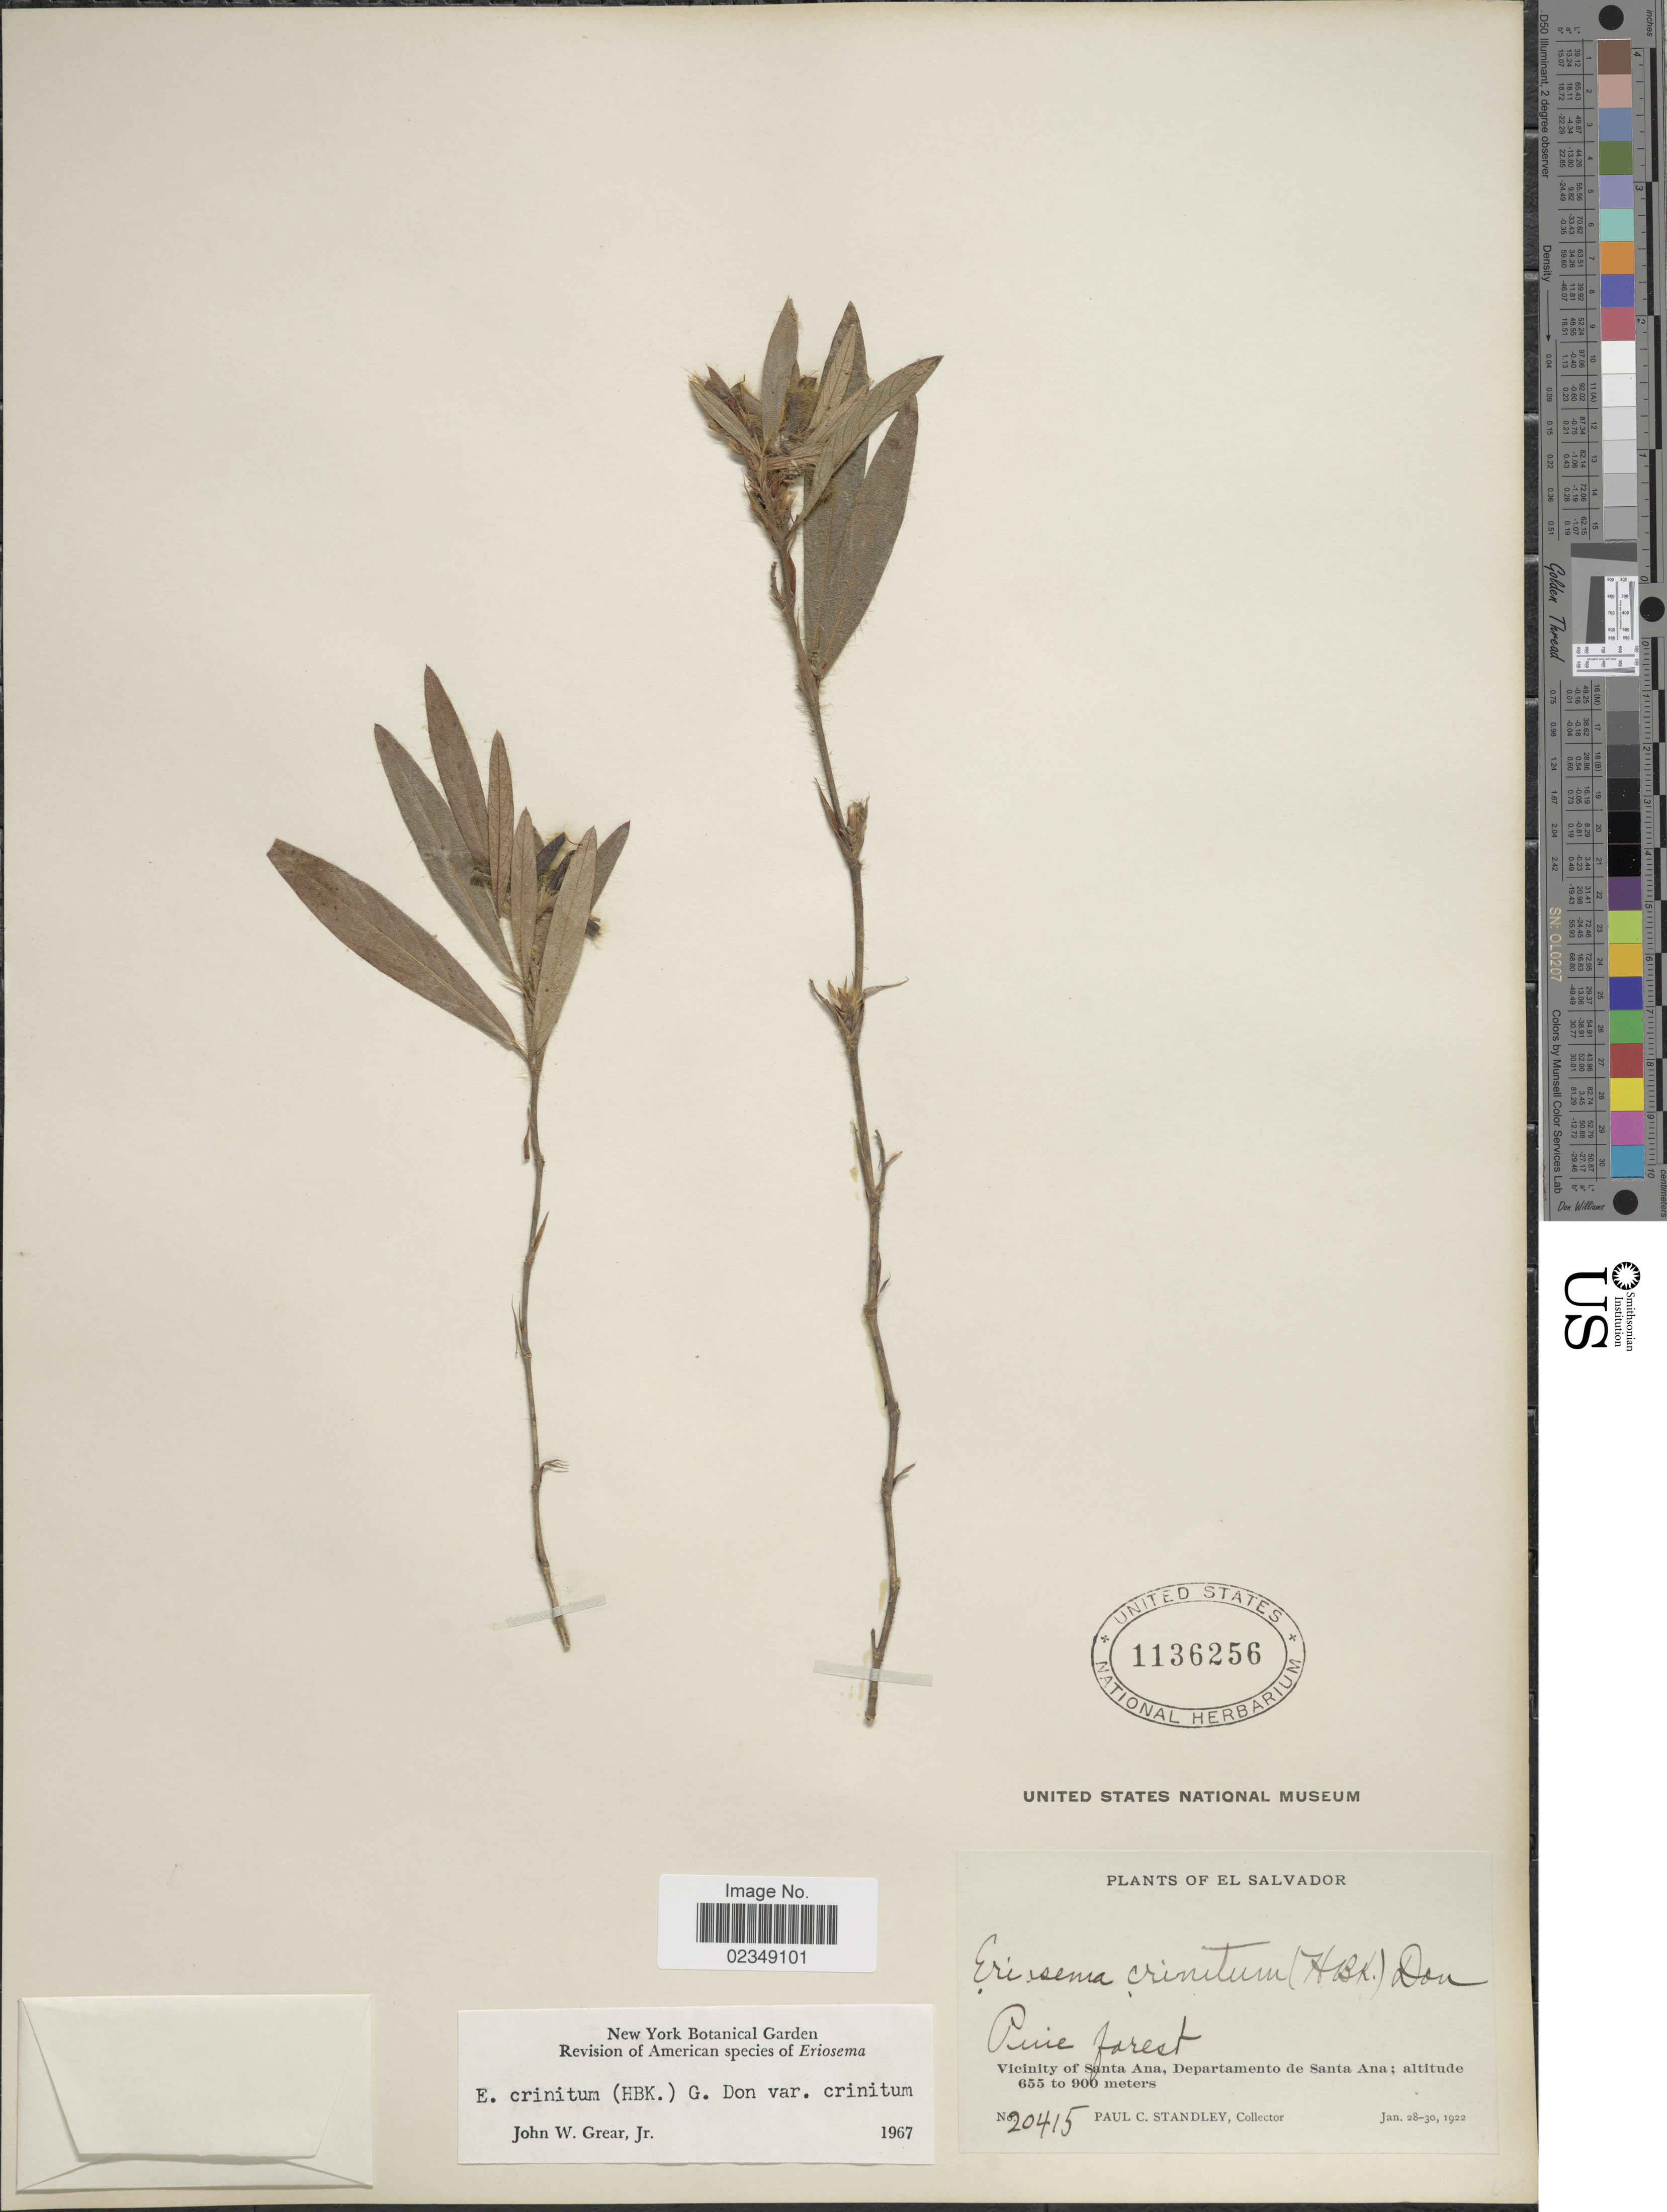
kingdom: Plantae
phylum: Tracheophyta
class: Magnoliopsida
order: Fabales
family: Fabaceae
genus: Eriosema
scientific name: Eriosema crinitum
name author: (Kunth) G. Don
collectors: P. C. Standley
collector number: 20415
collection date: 1922-01-28/1922-11-30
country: El Salvador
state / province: Santa Ana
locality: Vicinity of Santa Ana, departamento de Santa Ana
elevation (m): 655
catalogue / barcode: US 1136256